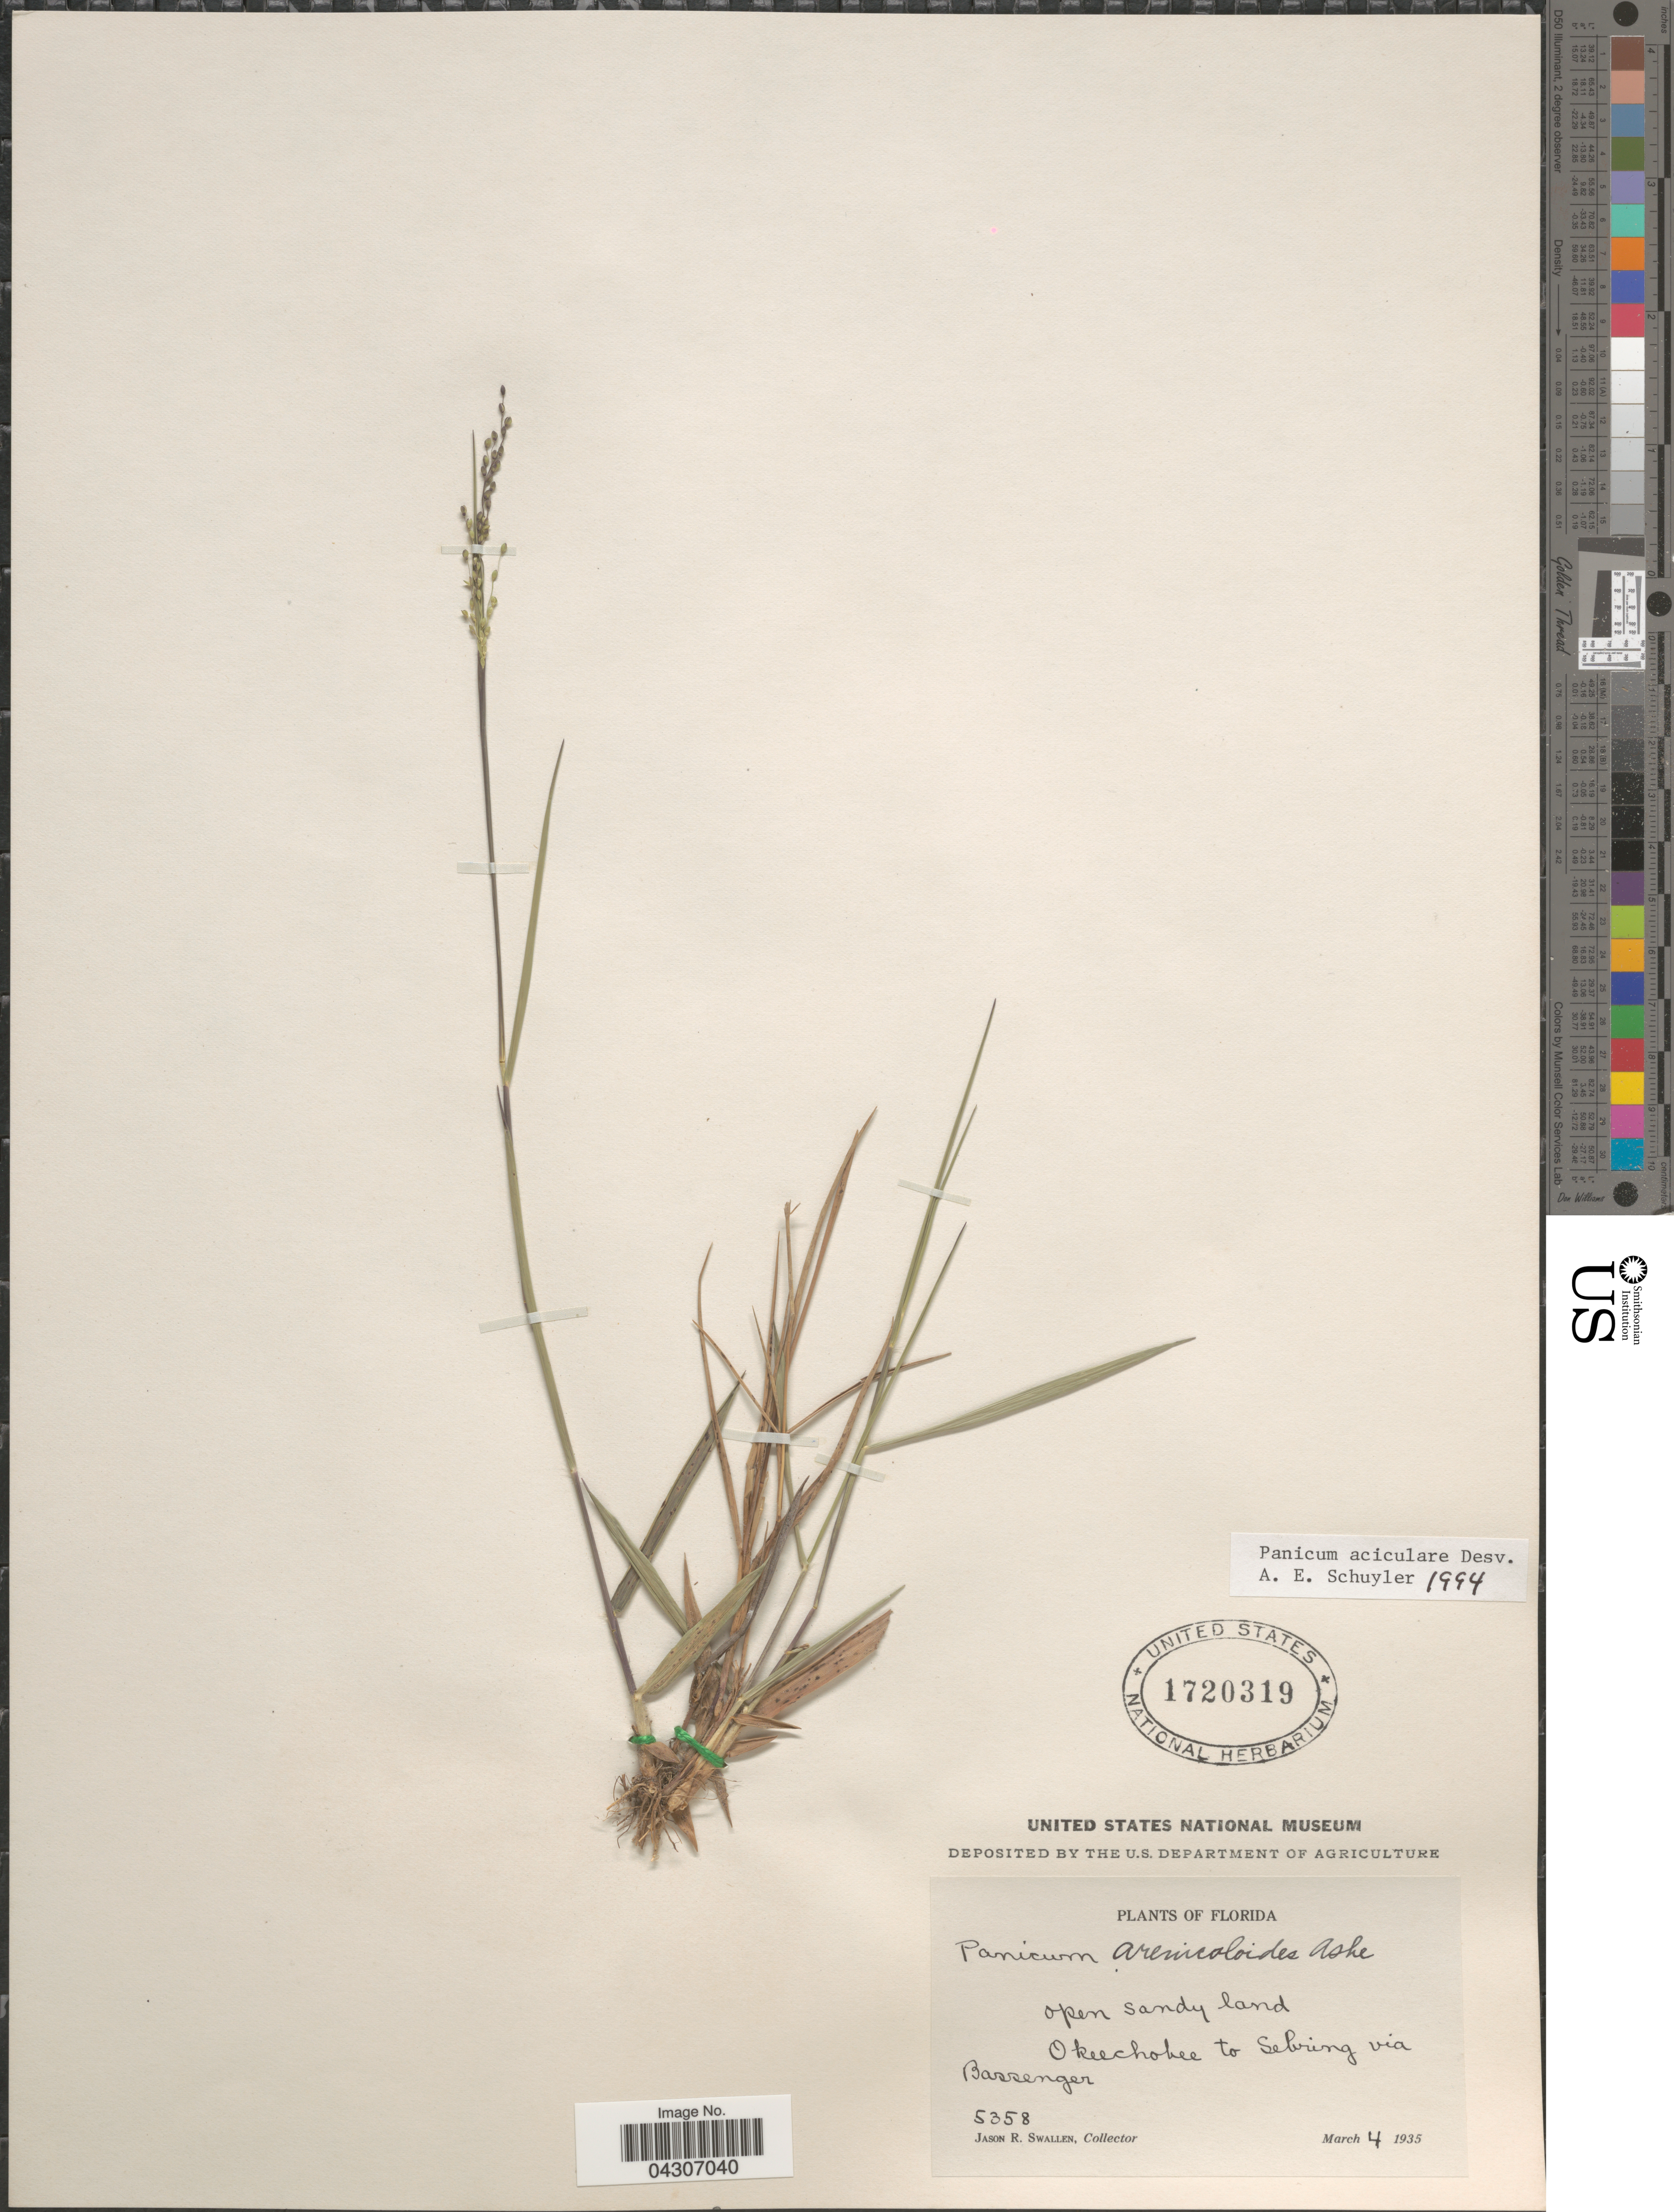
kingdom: Plantae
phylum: Tracheophyta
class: Liliopsida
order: Poales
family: Poaceae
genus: Dichanthelium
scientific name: Dichanthelium aciculare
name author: (Desv. ex Poir.) Gould & C.A. Clark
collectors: J. R. Swallen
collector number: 5358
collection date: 1935-03-04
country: United States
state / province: Florida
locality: Okeechokee to Sebring via Bassenger.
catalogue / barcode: US 1720319